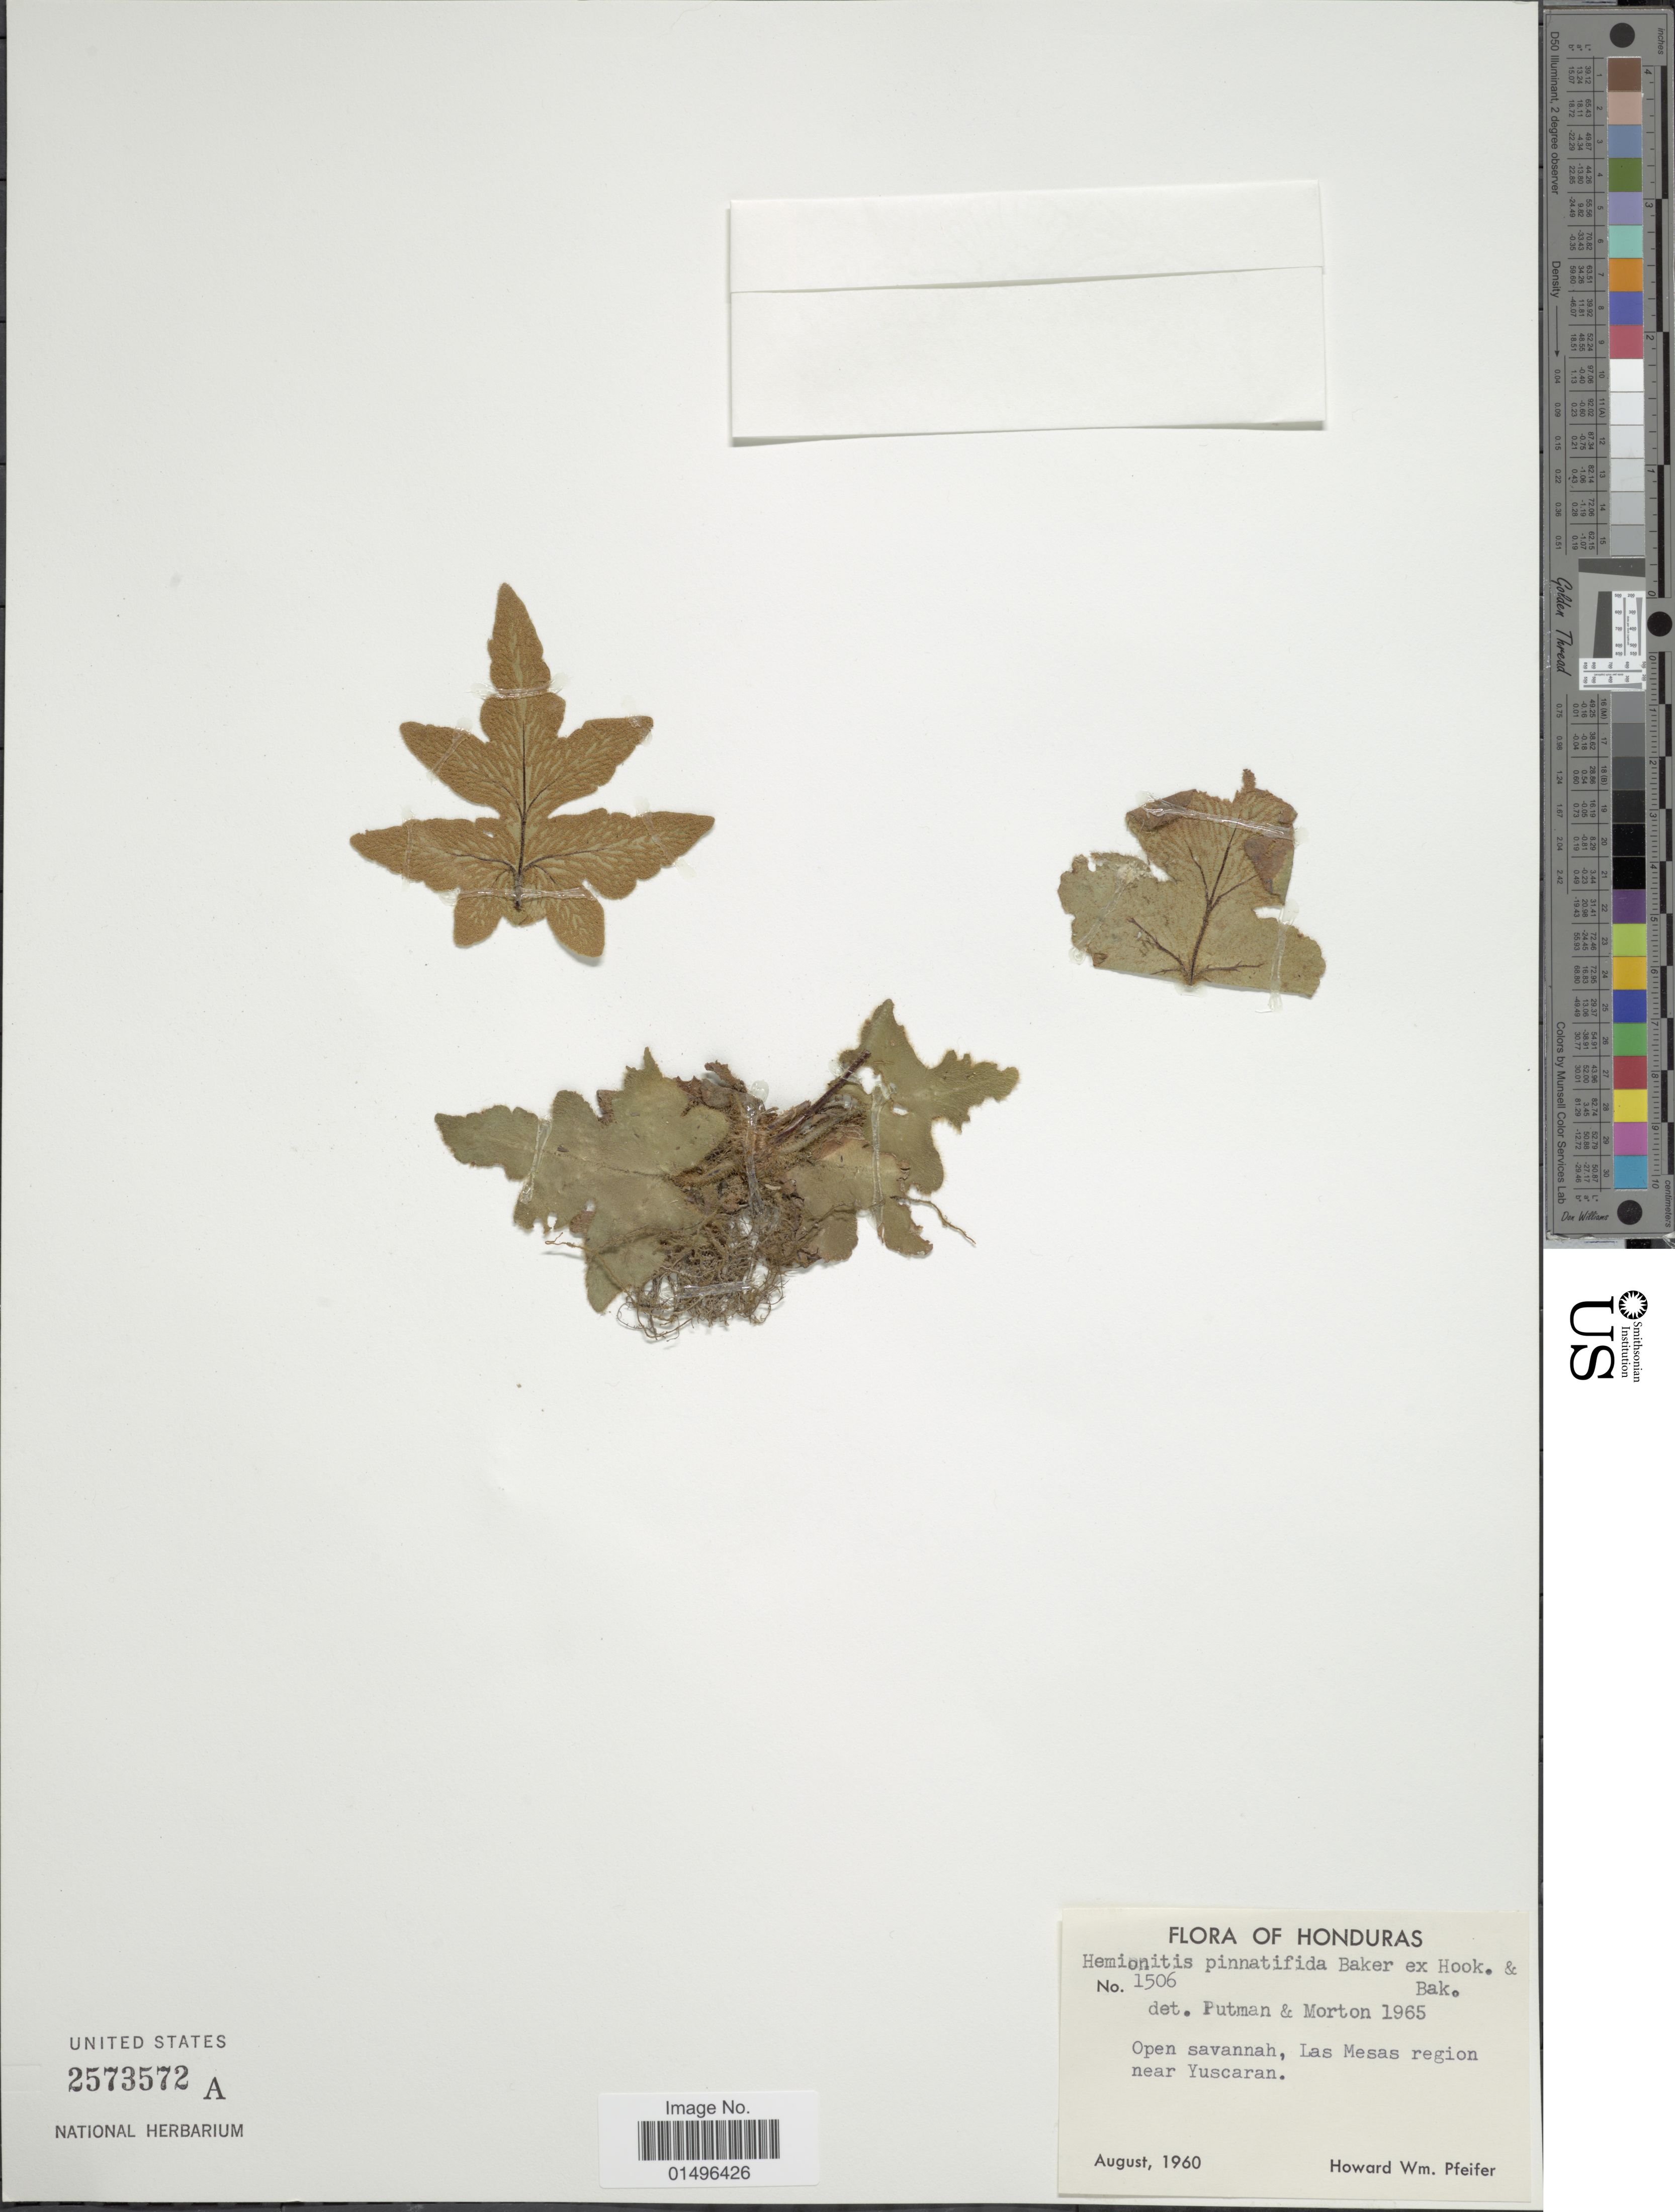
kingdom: Plantae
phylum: Tracheophyta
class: Polypodiopsida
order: Polypodiales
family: Pteridaceae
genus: Hemionitis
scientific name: Hemionitis pinnatifida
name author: Baker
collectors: H. W. Pfeifer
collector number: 1506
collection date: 1960-08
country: Honduras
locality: Honduras, Open Savannah, Las Mesas region near Yuscaran.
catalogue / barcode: US 2573572A